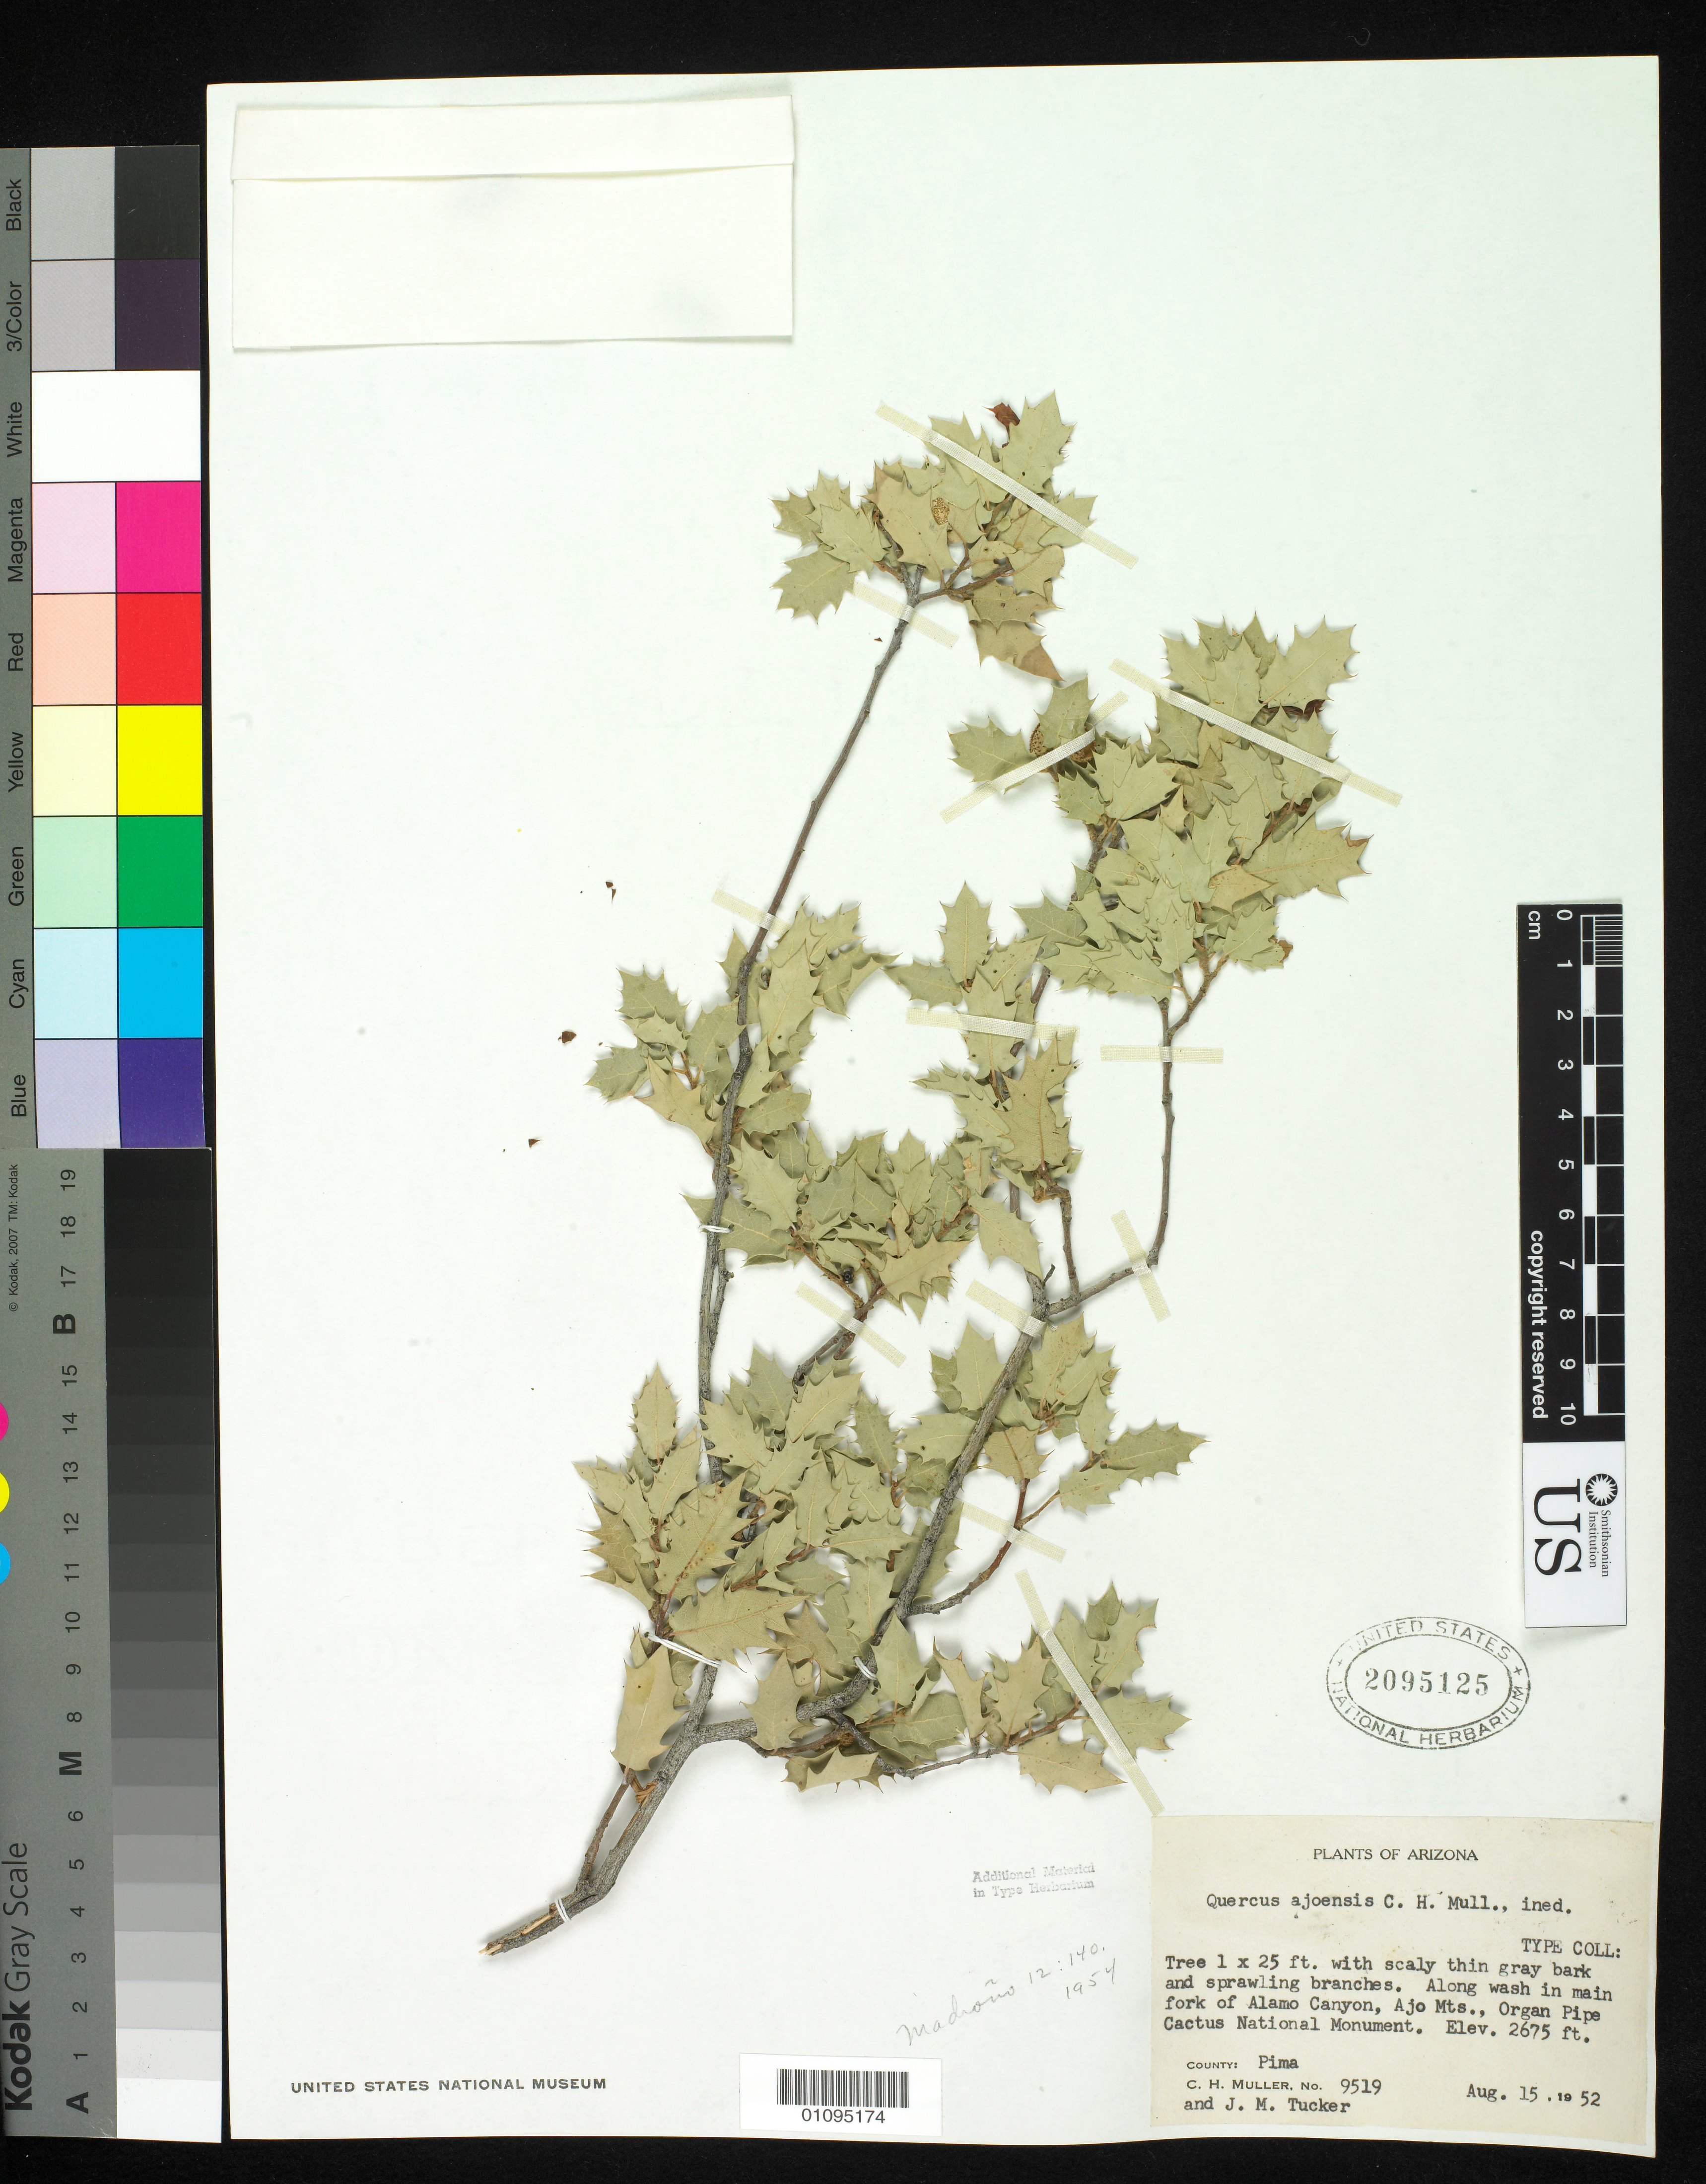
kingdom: Plantae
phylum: Tracheophyta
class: Magnoliopsida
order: Fagales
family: Fagaceae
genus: Quercus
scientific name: Quercus ajoensis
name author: C.H. Mull.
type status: Type Collection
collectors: C. H. Muller & J. M. Tucker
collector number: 9519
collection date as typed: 15 Aug 1952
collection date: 1952-08-15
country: United States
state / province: Arizona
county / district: Pima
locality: Main fork of Alamo Canyon, Ajo Mountains, Organ Pipe Cactus National Monument.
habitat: Along wash in main fork of Alamo Canyon.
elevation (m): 815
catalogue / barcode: US 2095125